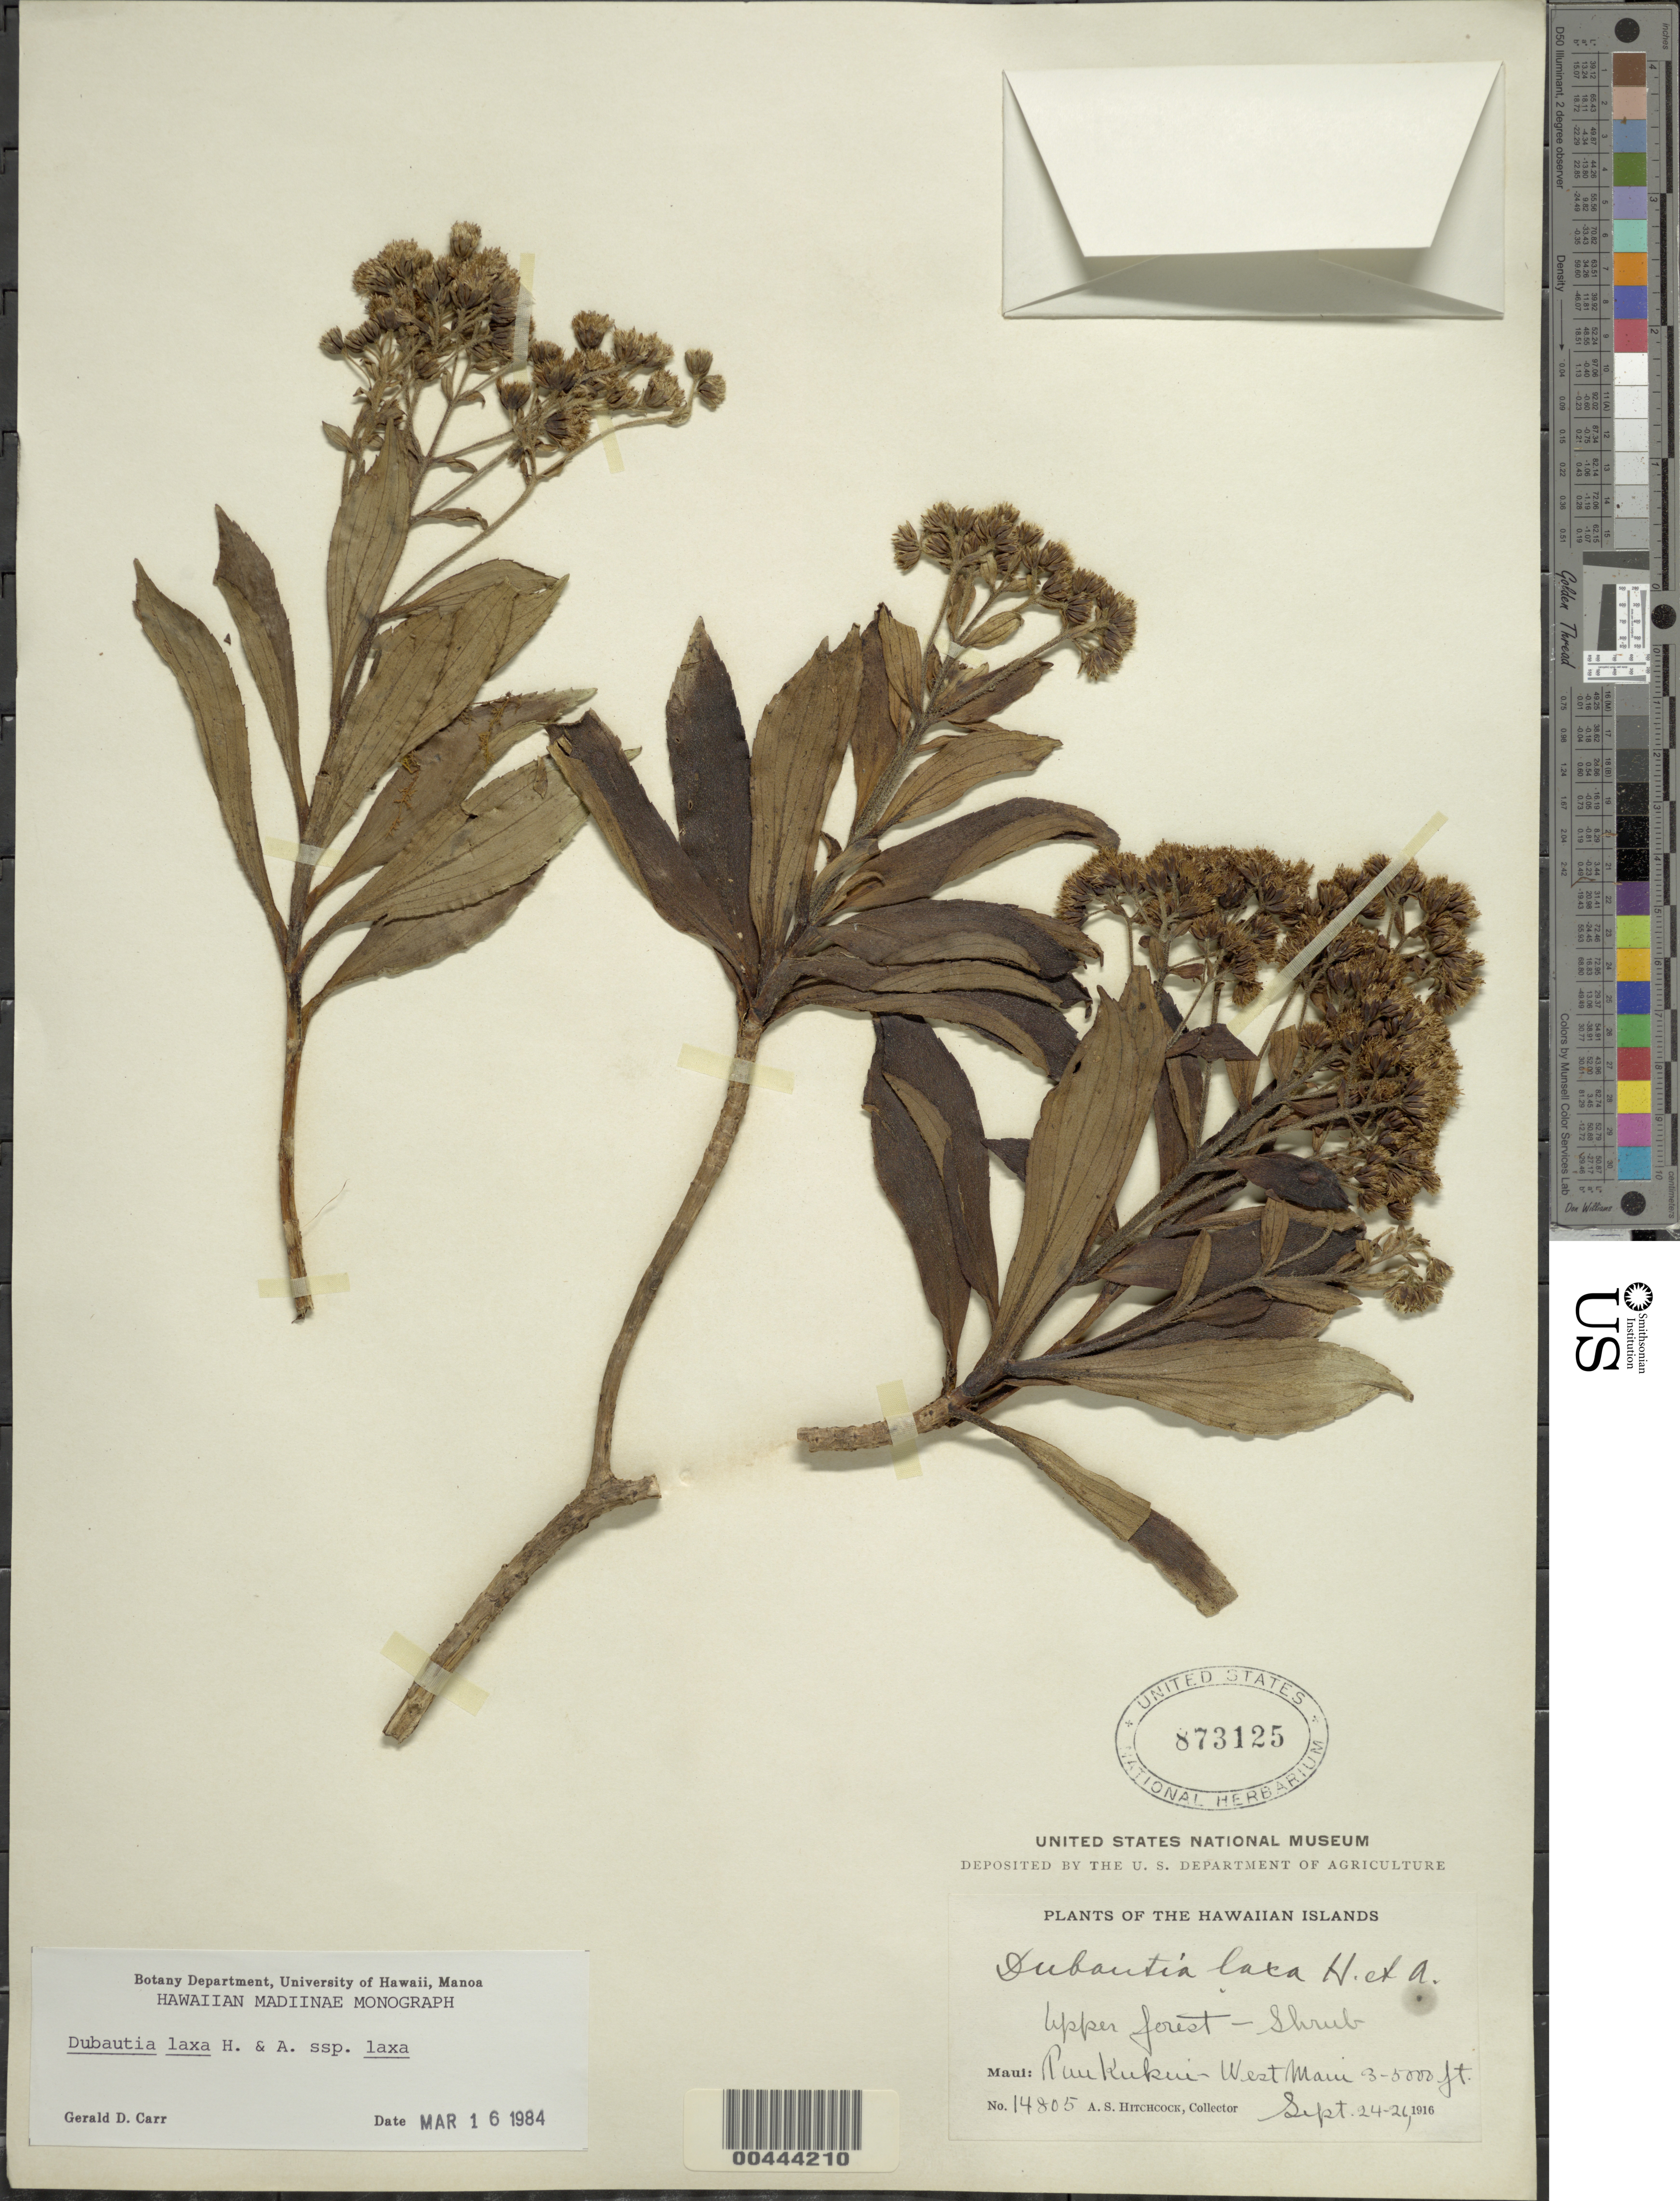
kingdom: Plantae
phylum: Tracheophyta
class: Magnoliopsida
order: Asterales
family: Asteraceae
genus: Dubautia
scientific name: Dubautia laxa subsp. laxa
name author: Hook. & Arn.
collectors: A. S. Hitchcock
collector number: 14805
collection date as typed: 24 Sep 1916 to 26 Sep 1916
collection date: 1916-09-24/1916-09-26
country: United States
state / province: Hawaii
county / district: Maui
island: Maui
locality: Puu Kukui, W Maui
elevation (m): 914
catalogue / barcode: US 873125